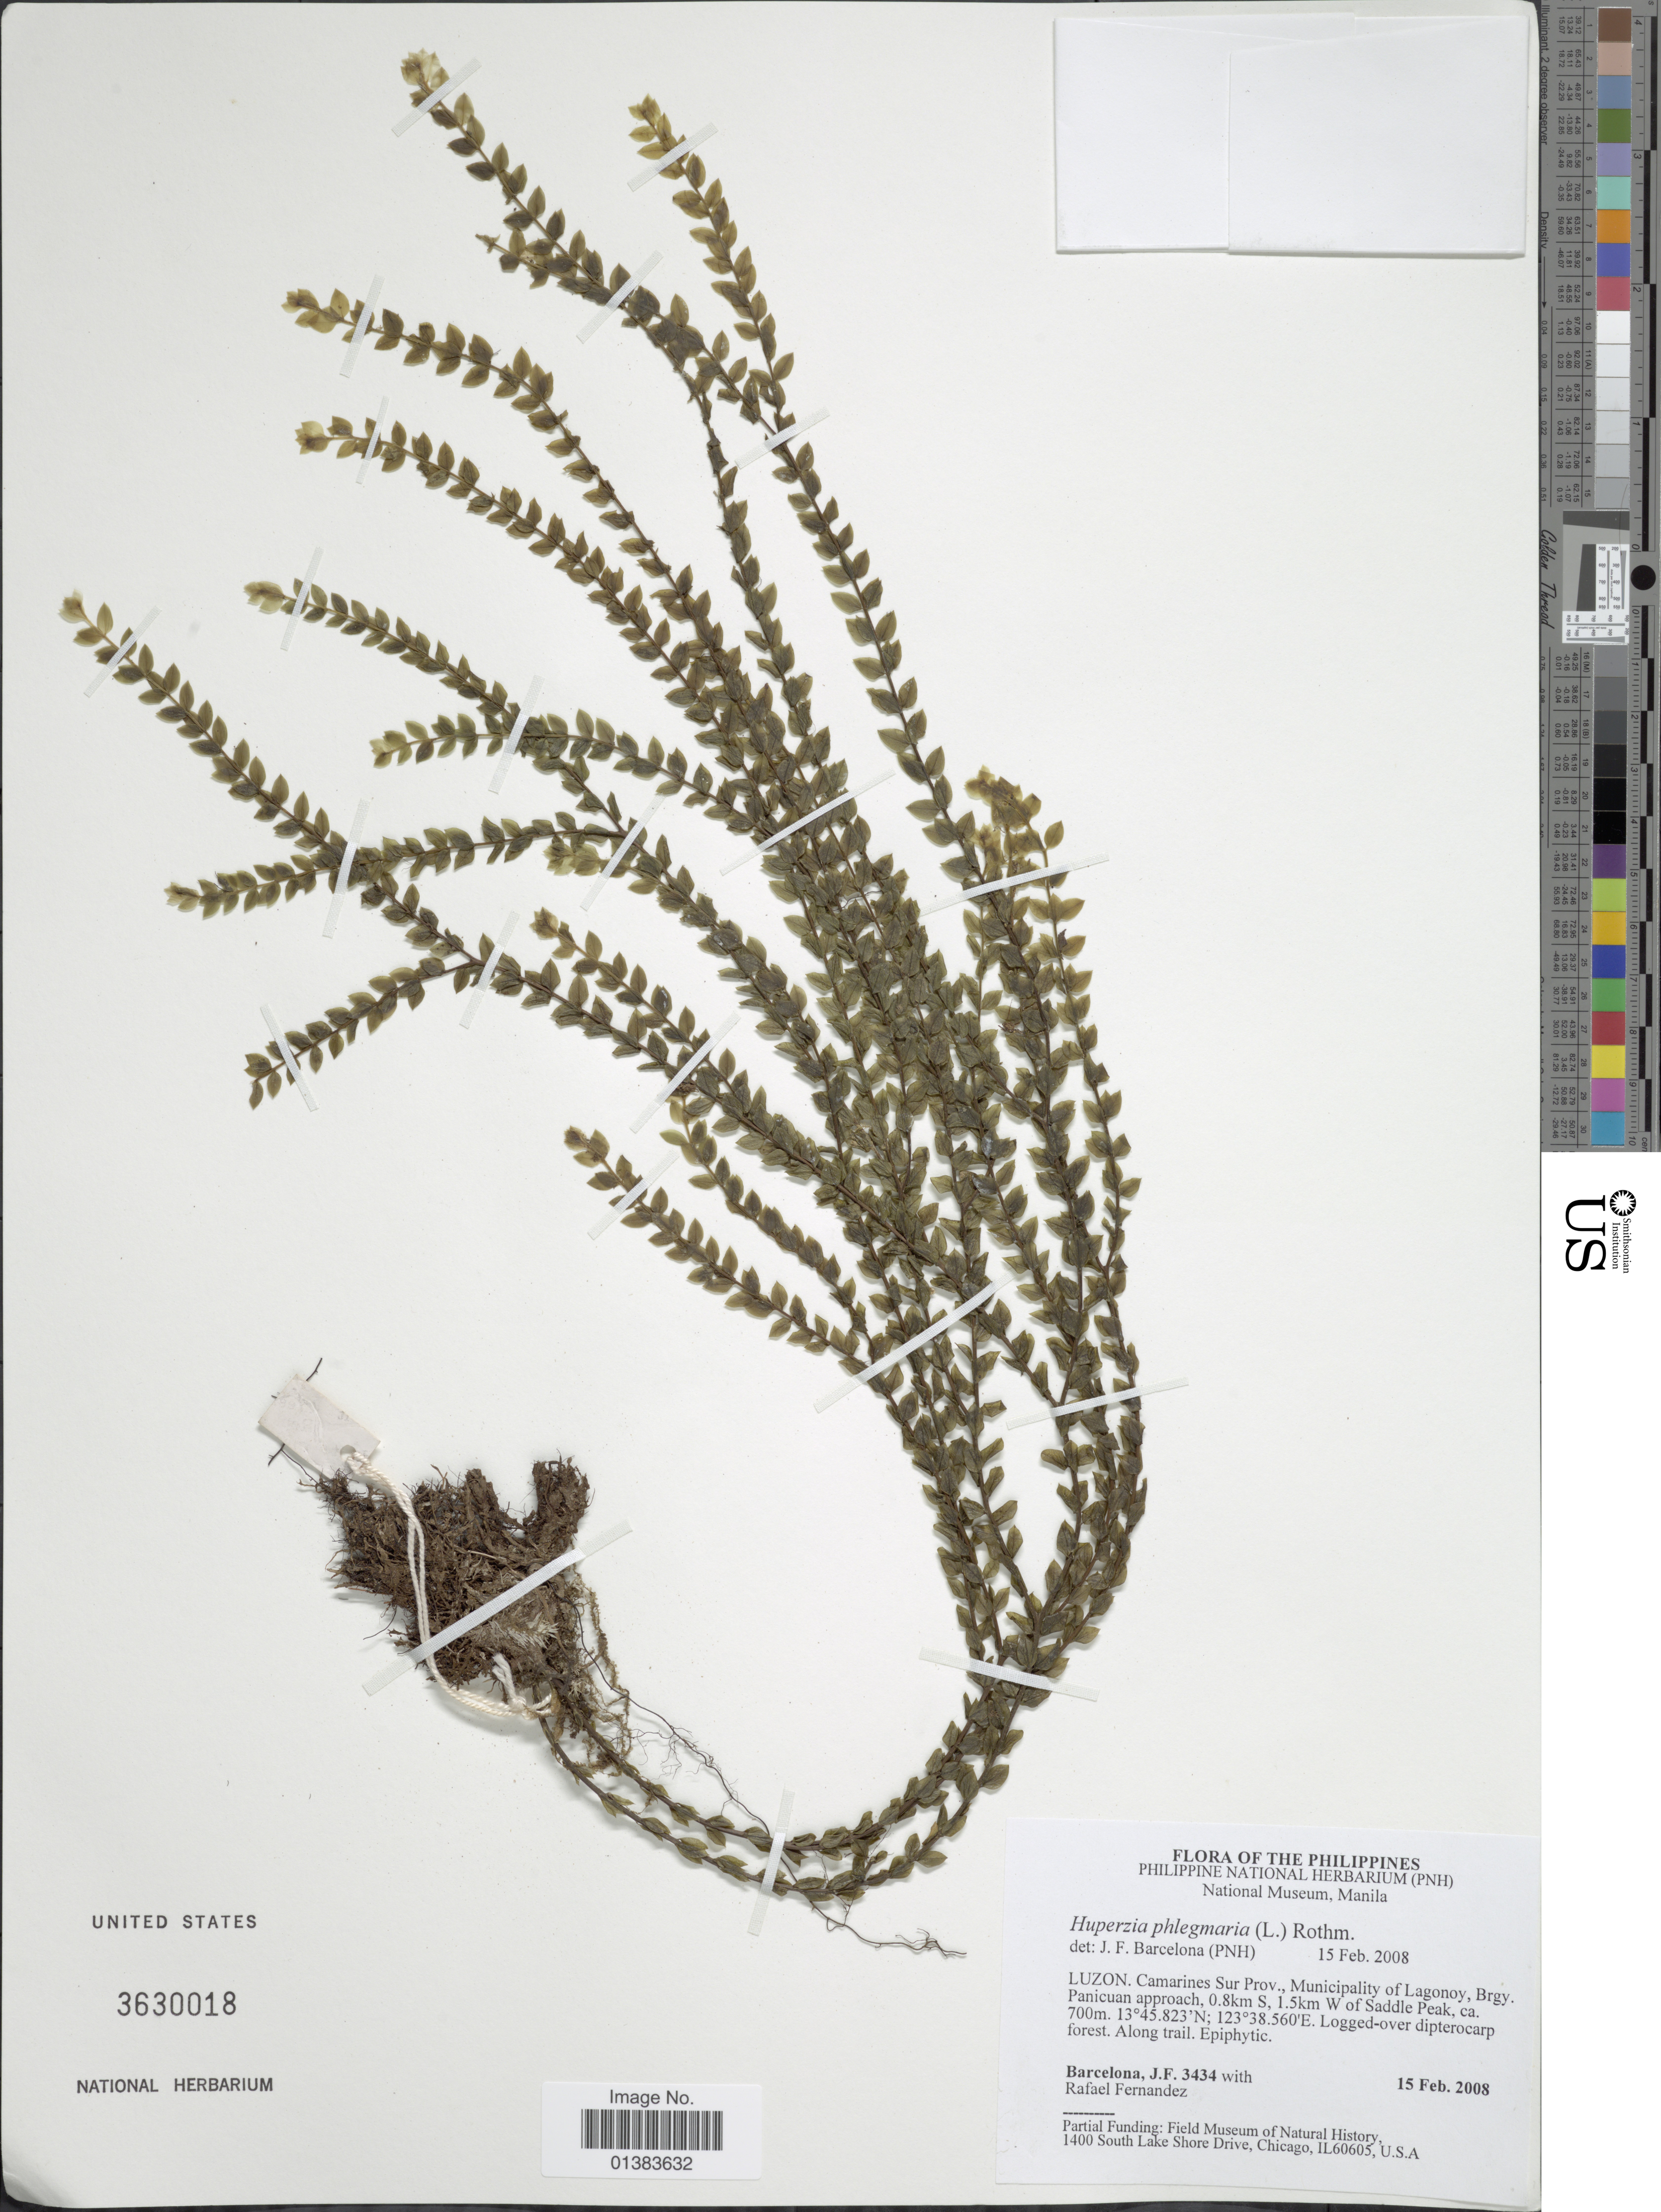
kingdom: Plantae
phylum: Tracheophyta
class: Lycopodiopsida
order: Lycopodiales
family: Lycopodiaceae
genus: Phlegmariurus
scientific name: Phlegmariurus salvinioides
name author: (Herter) Ching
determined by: Field, A. R.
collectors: J. F. Barcelona & R. Fernandez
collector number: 3434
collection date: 2008-02-15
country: Philippines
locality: Luzon. Camarines Sur Prov., Municipality of Lagonoy, Brgy. Panicuan approach, 0.8 km S, 1.5 km W of Saddle Peak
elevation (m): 700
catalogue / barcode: US 3630018